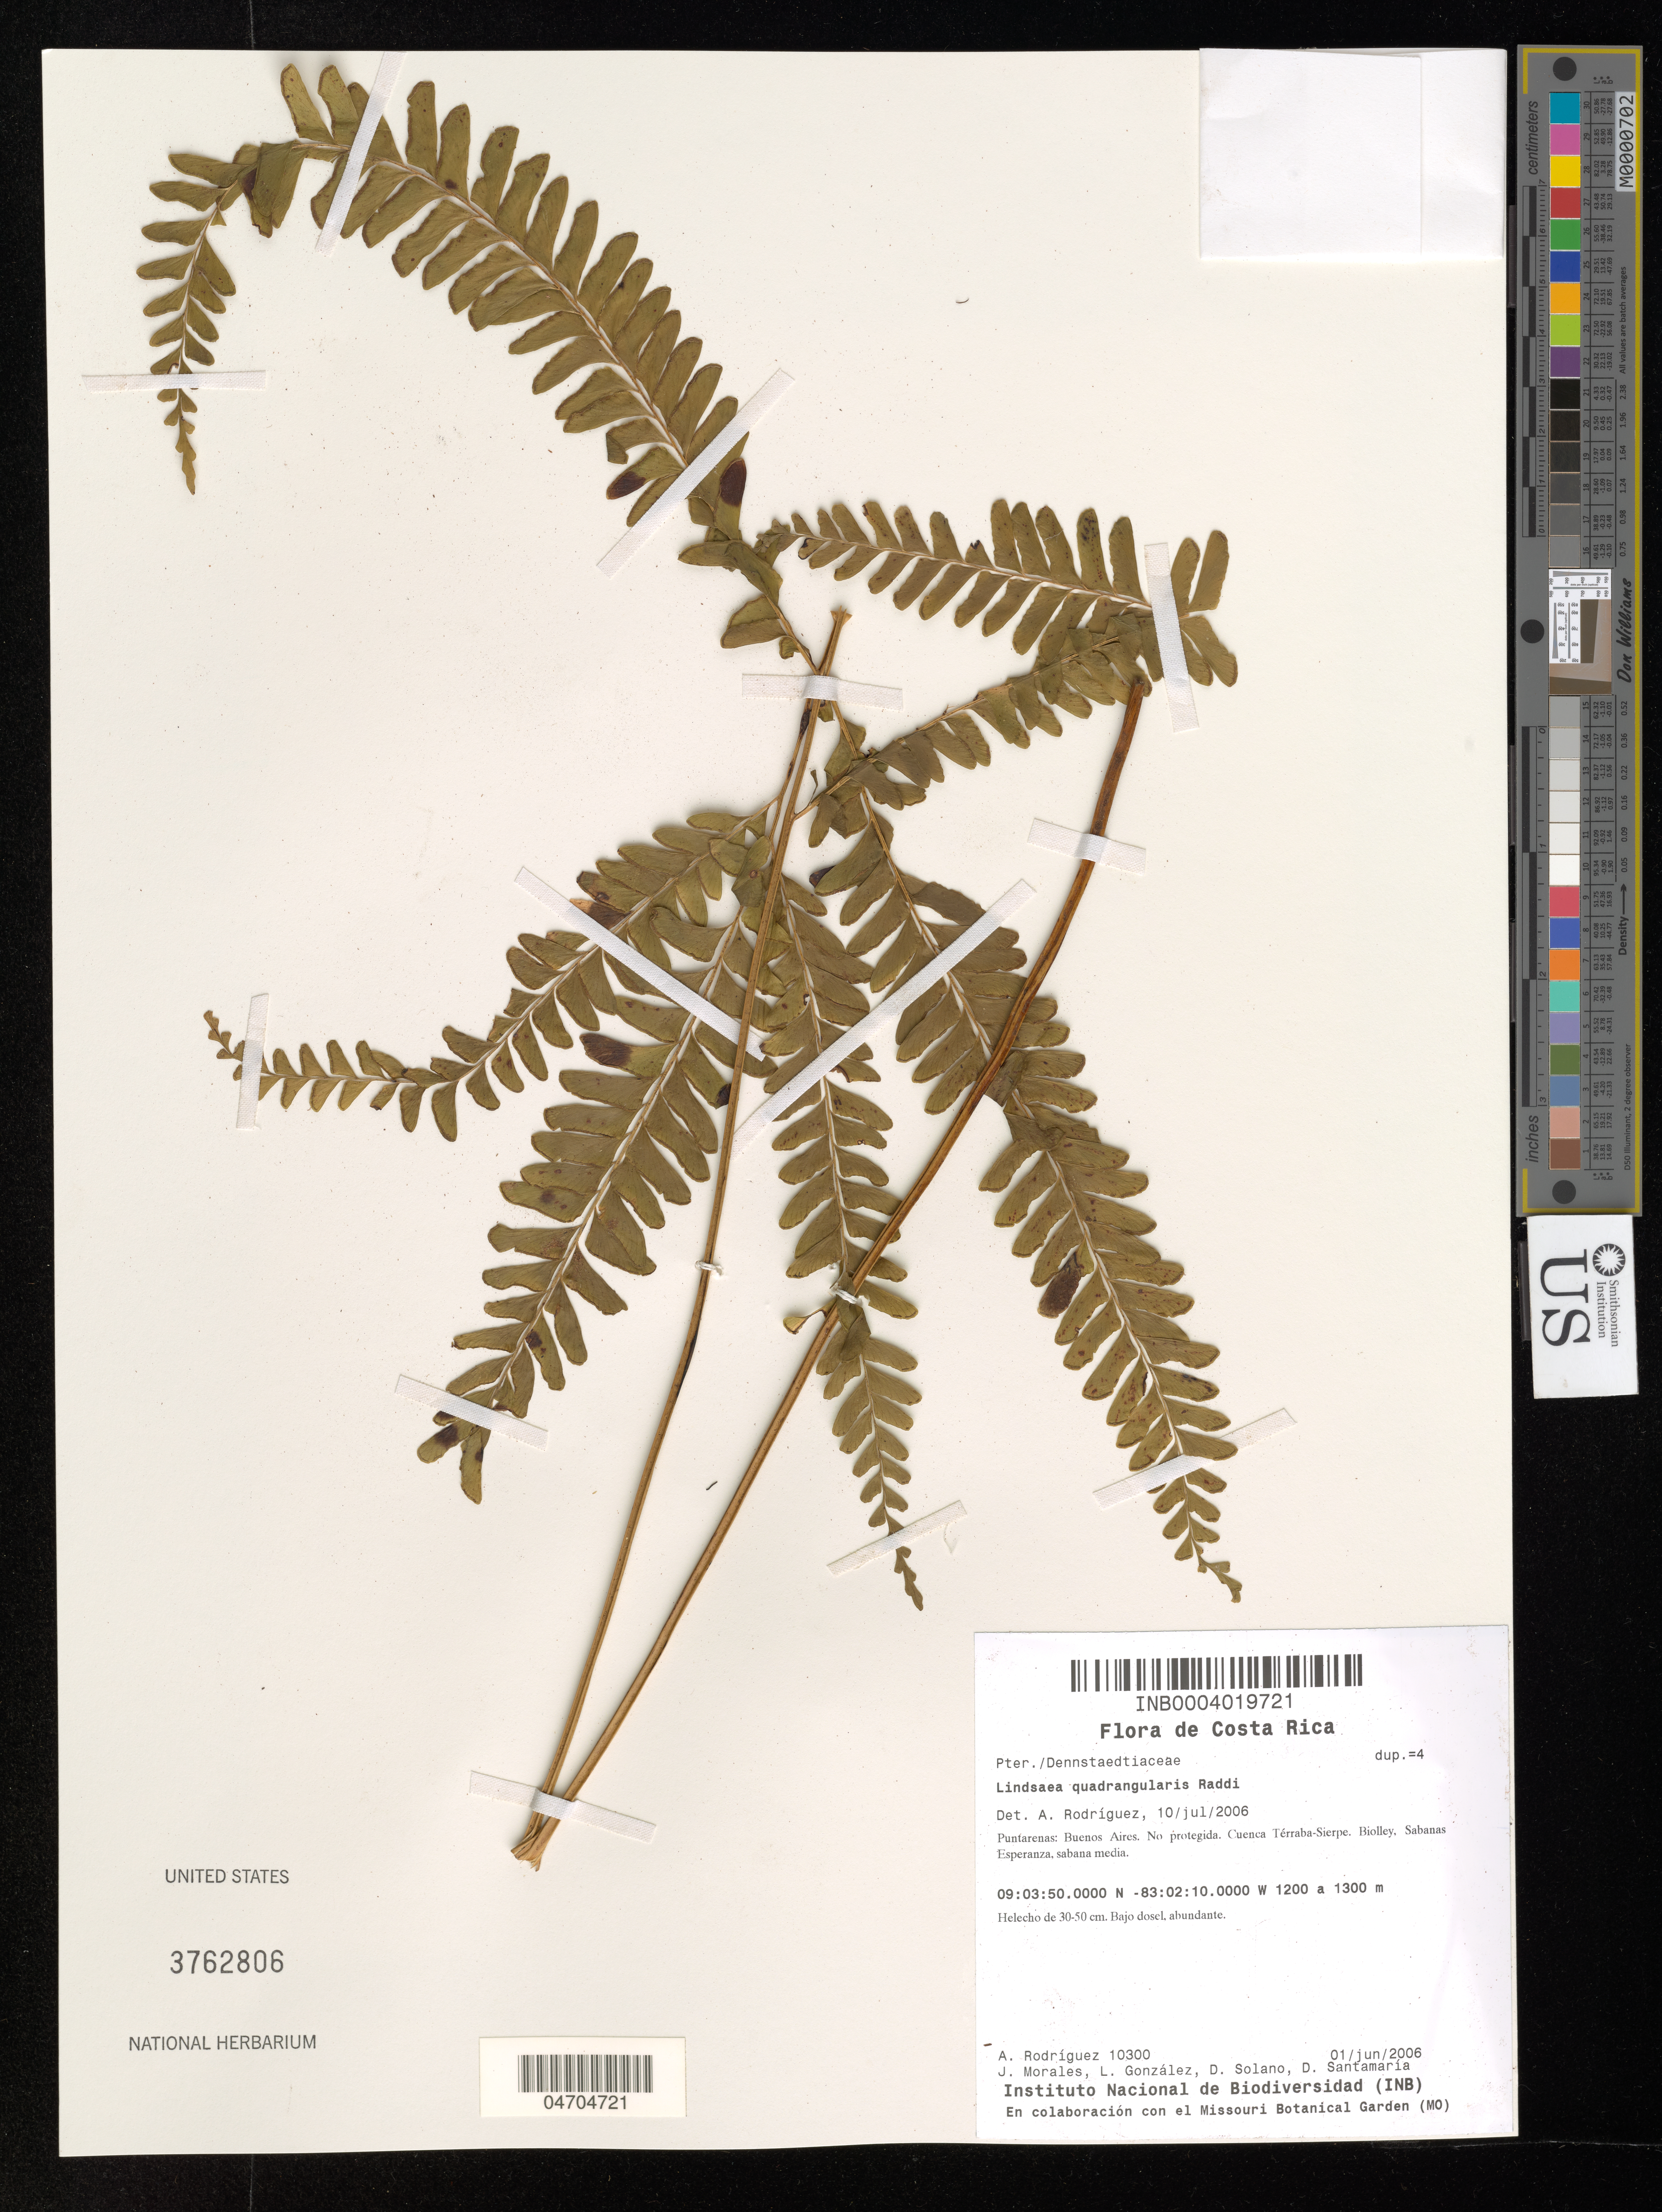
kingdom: Plantae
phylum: Tracheophyta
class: Polypodiopsida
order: Polypodiales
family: Lindsaeaceae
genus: Lindsaea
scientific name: Lindsaea quadrangularis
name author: Raddi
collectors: A. Rodríguez, J. Morales, L. Gonzalez, D. Solano & D. Santamaria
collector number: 10300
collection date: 2006-06-01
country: Costa Rica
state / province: Puntarenas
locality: Buenos Aires. No protegida. Cuenca Térraba-Sierpe. Biolley. Sabanas Esperanza, sabana media.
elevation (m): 1200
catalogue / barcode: US 3762806